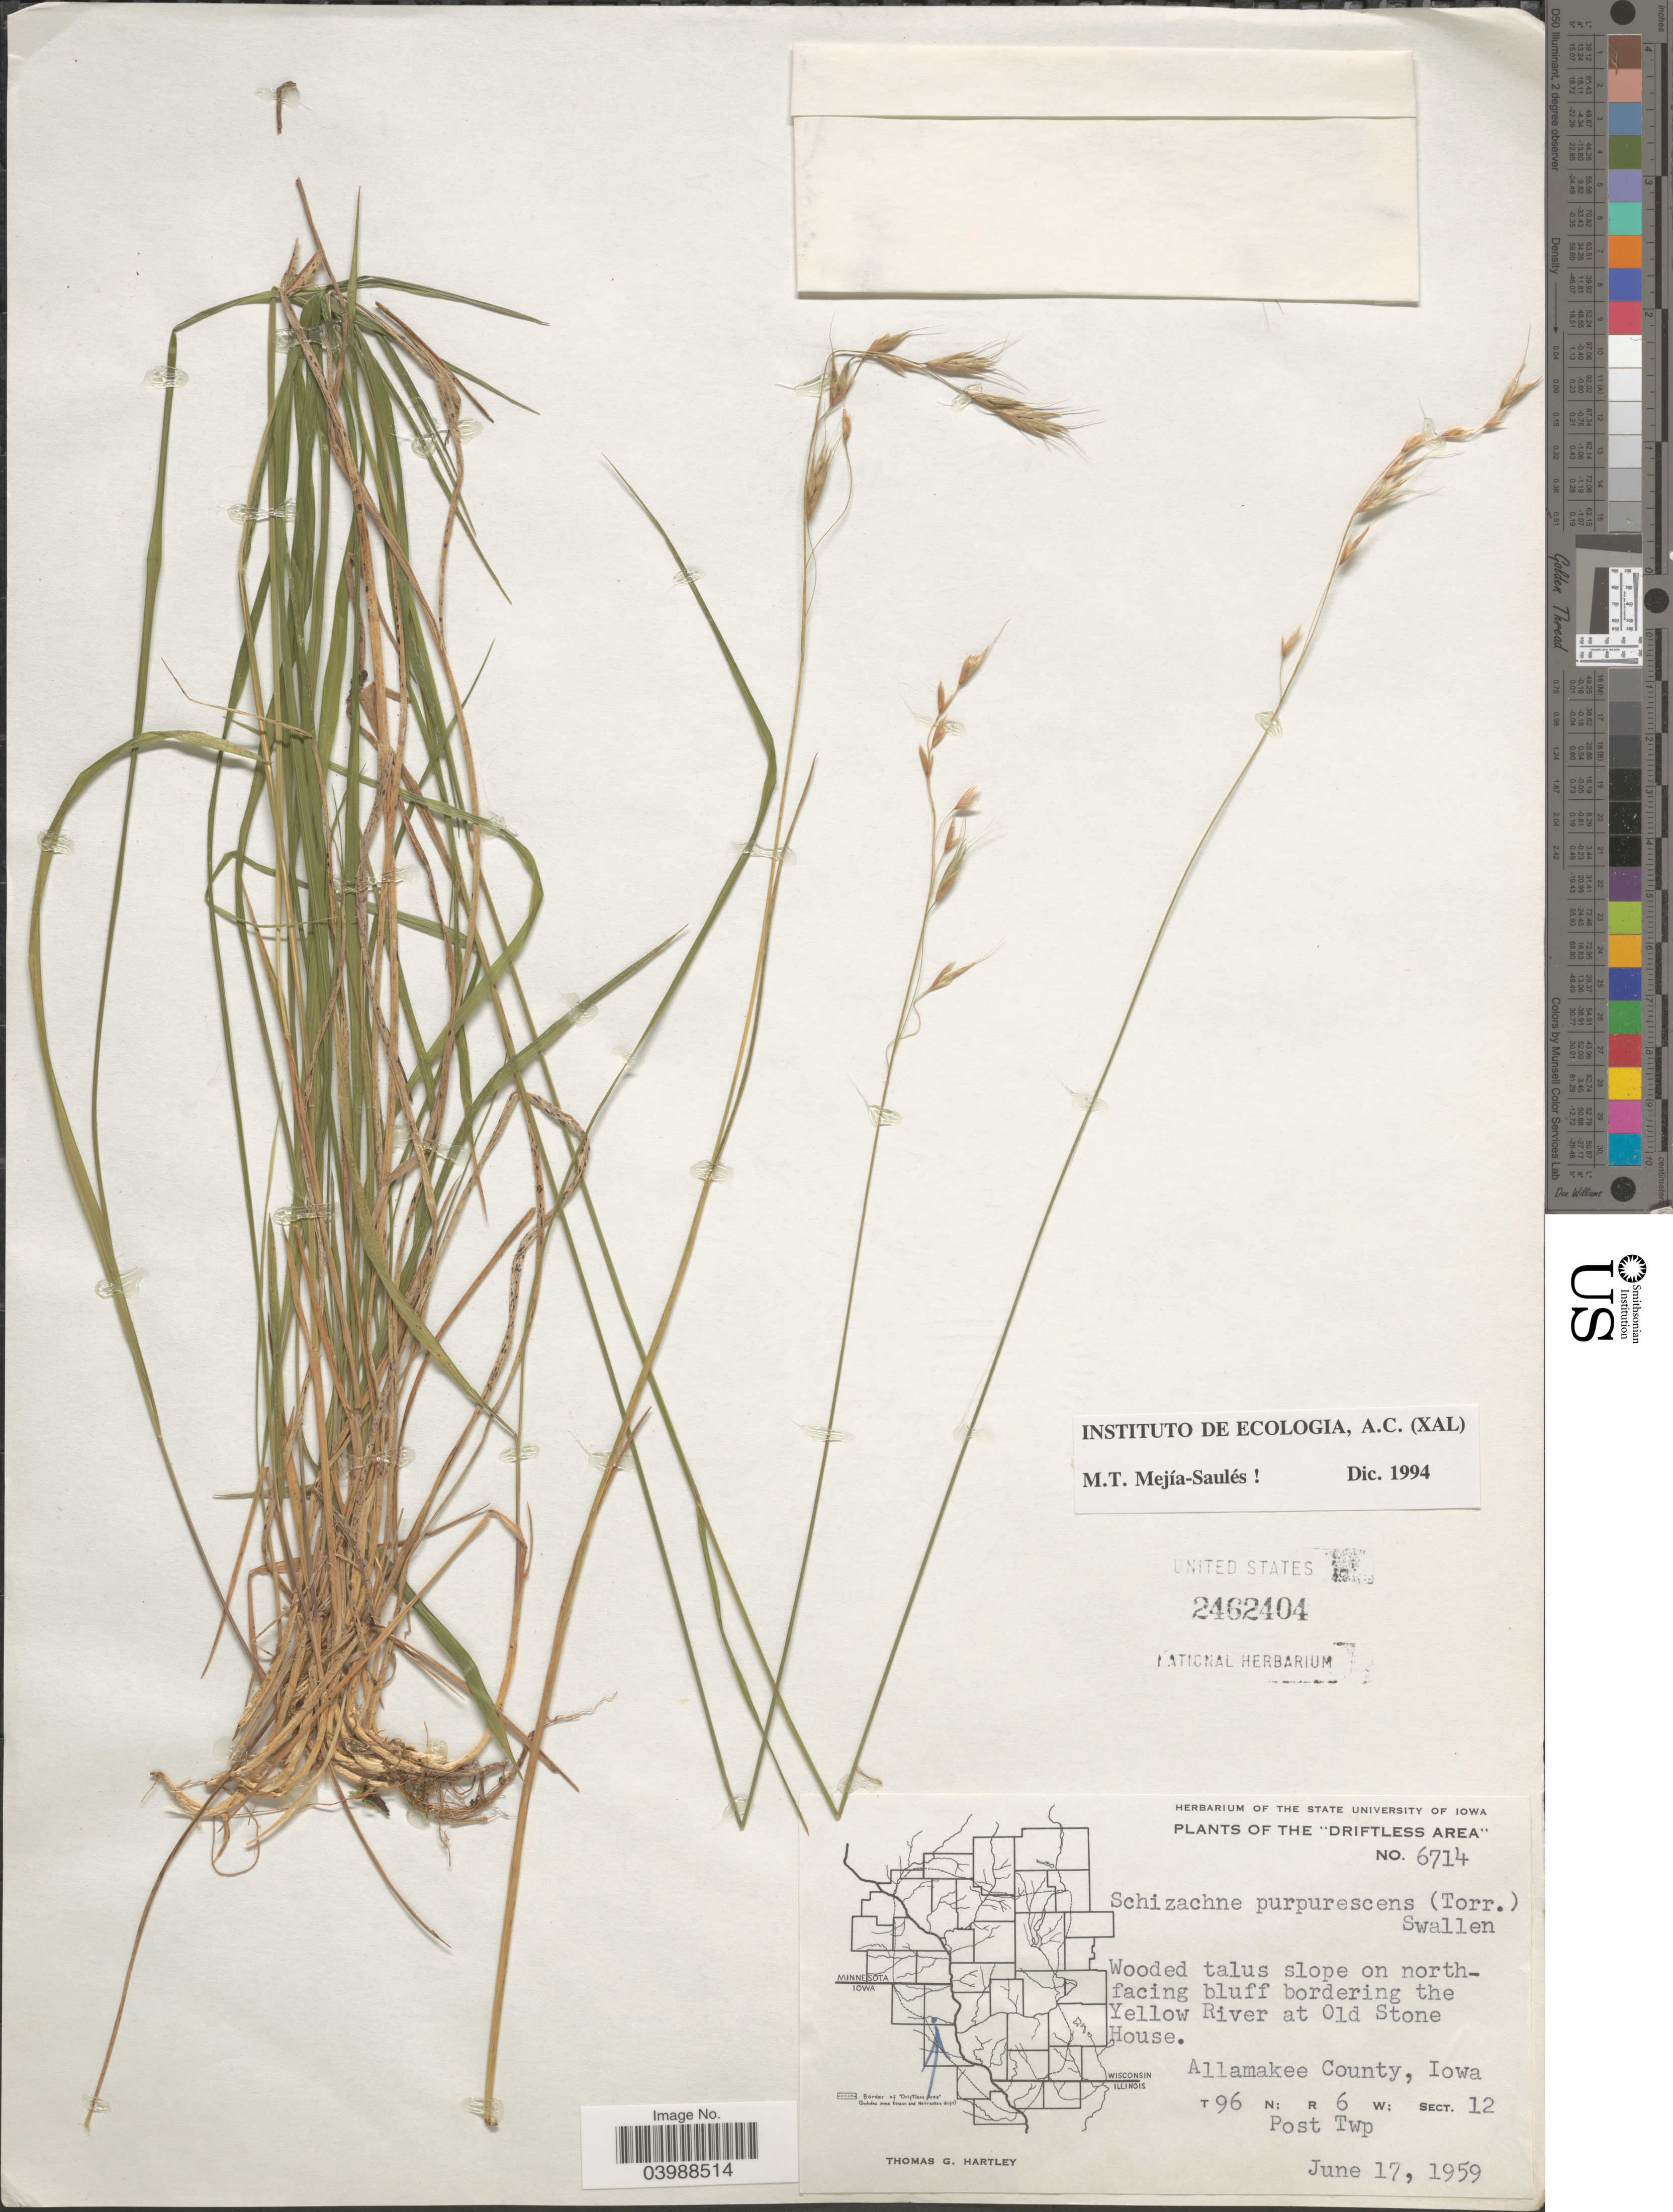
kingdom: Plantae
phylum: Tracheophyta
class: Liliopsida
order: Poales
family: Poaceae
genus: Schizachne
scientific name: Schizachne purpurascens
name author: (Torr.) Swallen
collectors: T. G. Hartley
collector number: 6714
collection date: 1959-06-17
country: United States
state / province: Iowa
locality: The "Driftless Area". On north-facing bluff bordering the Yellow River at Old Stone House. Allamakee County. T 96 N; R 6 W; Sect. 12. Post Twp.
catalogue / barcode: US 2462404